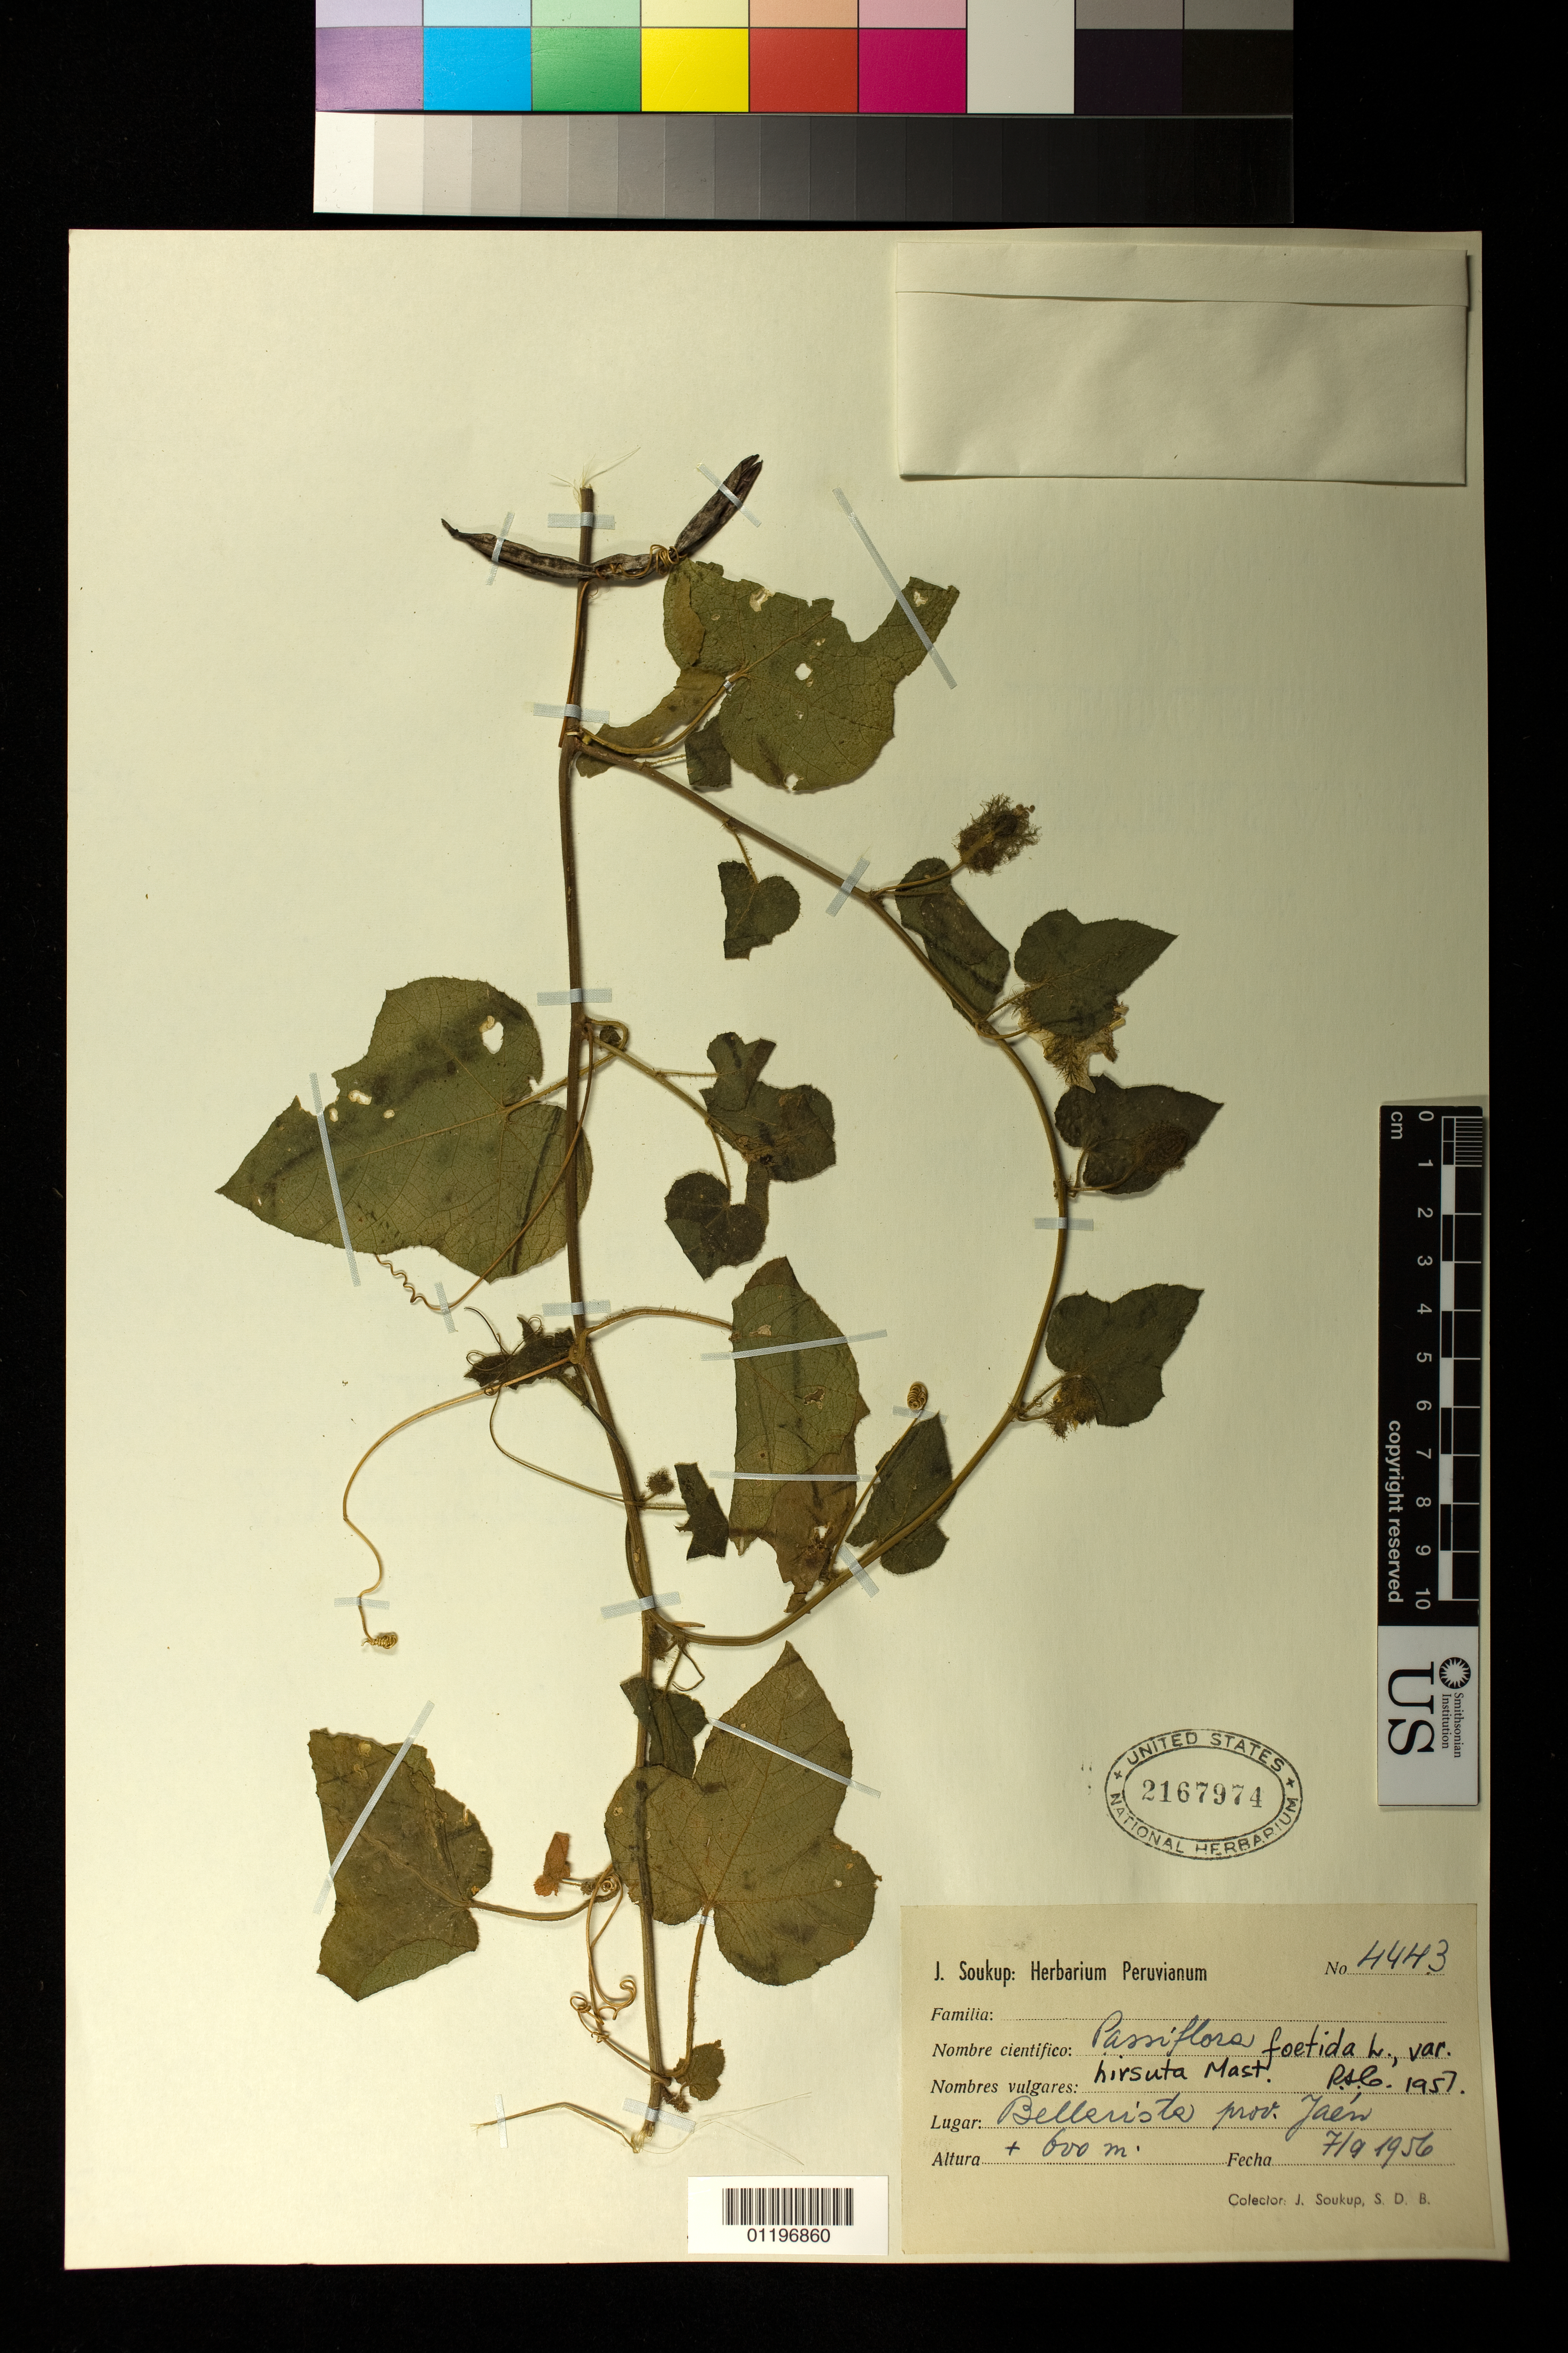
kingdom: Plantae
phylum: Tracheophyta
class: Magnoliopsida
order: Malpighiales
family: Passifloraceae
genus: Passiflora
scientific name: Passiflora foetida var. hirsuta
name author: (L.) Mast.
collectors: J. J. Soukup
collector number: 4443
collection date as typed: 07 Sep 1956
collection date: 1956-09-07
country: Peru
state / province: Cajamarca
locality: Bellavista, Prov. Jaen.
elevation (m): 600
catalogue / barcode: US 2167974